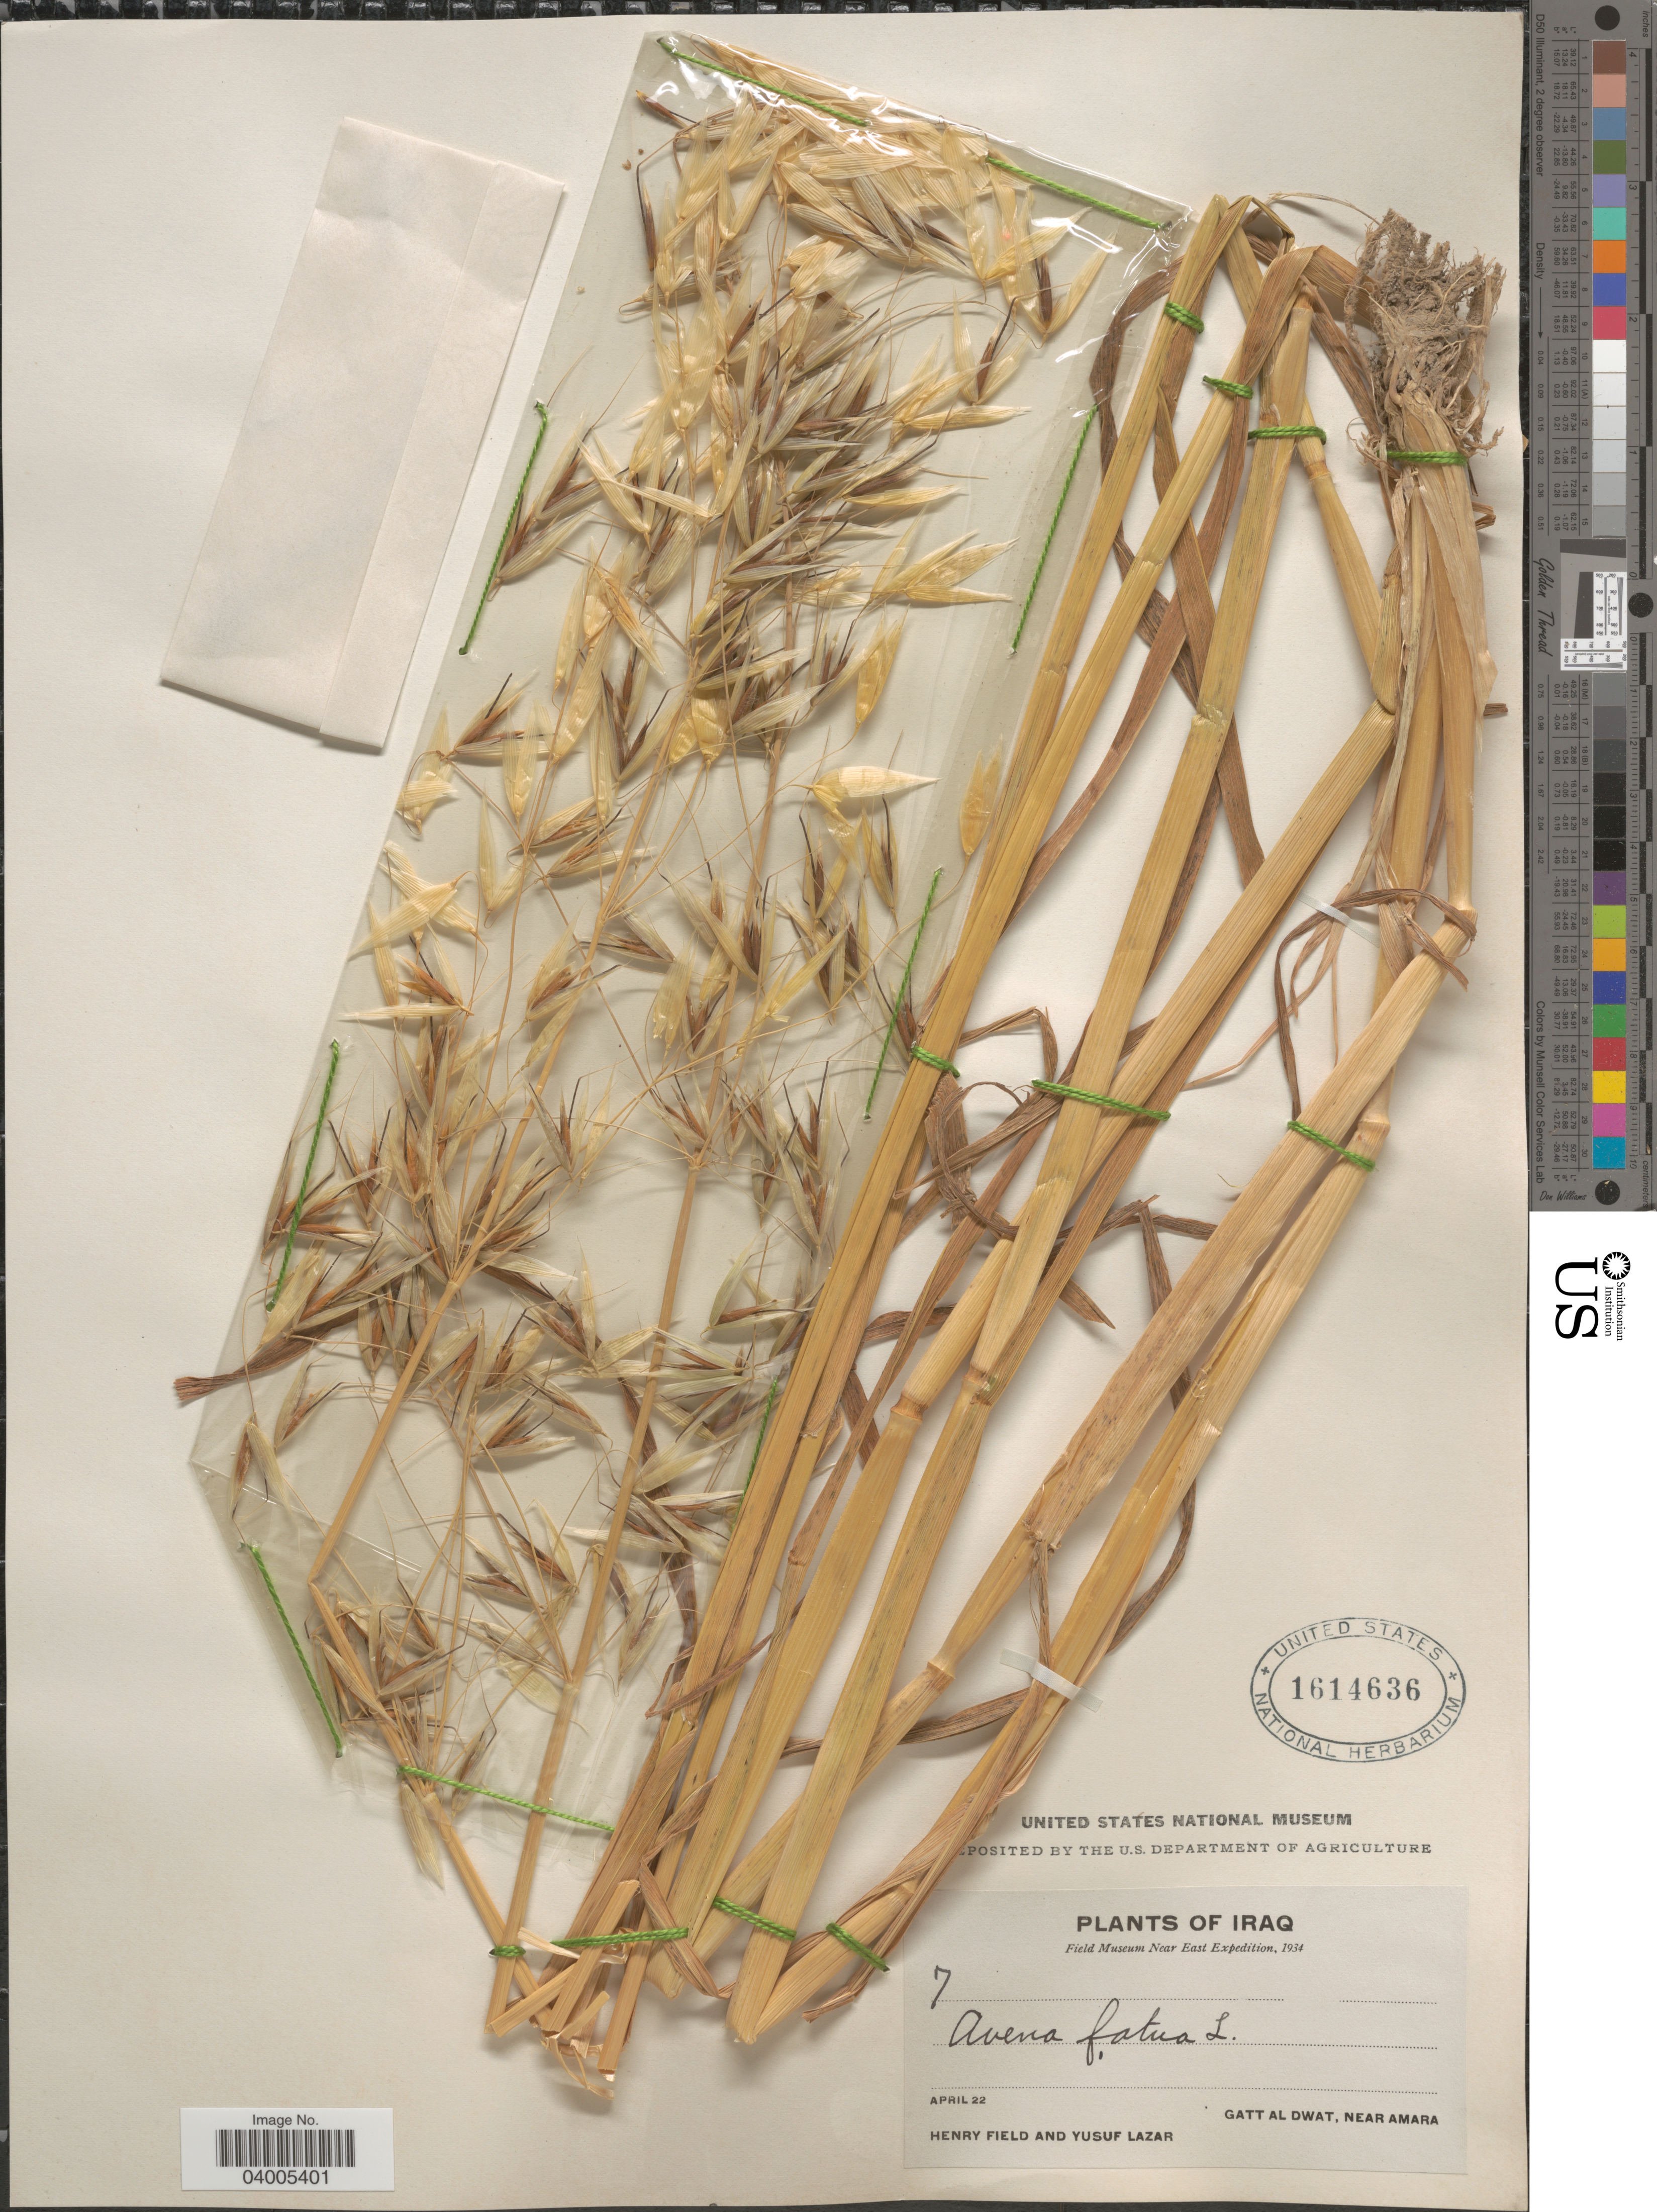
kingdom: Plantae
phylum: Tracheophyta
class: Liliopsida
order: Poales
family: Poaceae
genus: Avena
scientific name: Avena fatua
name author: L.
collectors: H. Field & Y. Lazar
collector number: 7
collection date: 1934-04-22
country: Iraq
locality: Gatt Al Dwat, near Amara.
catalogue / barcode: US 1614636